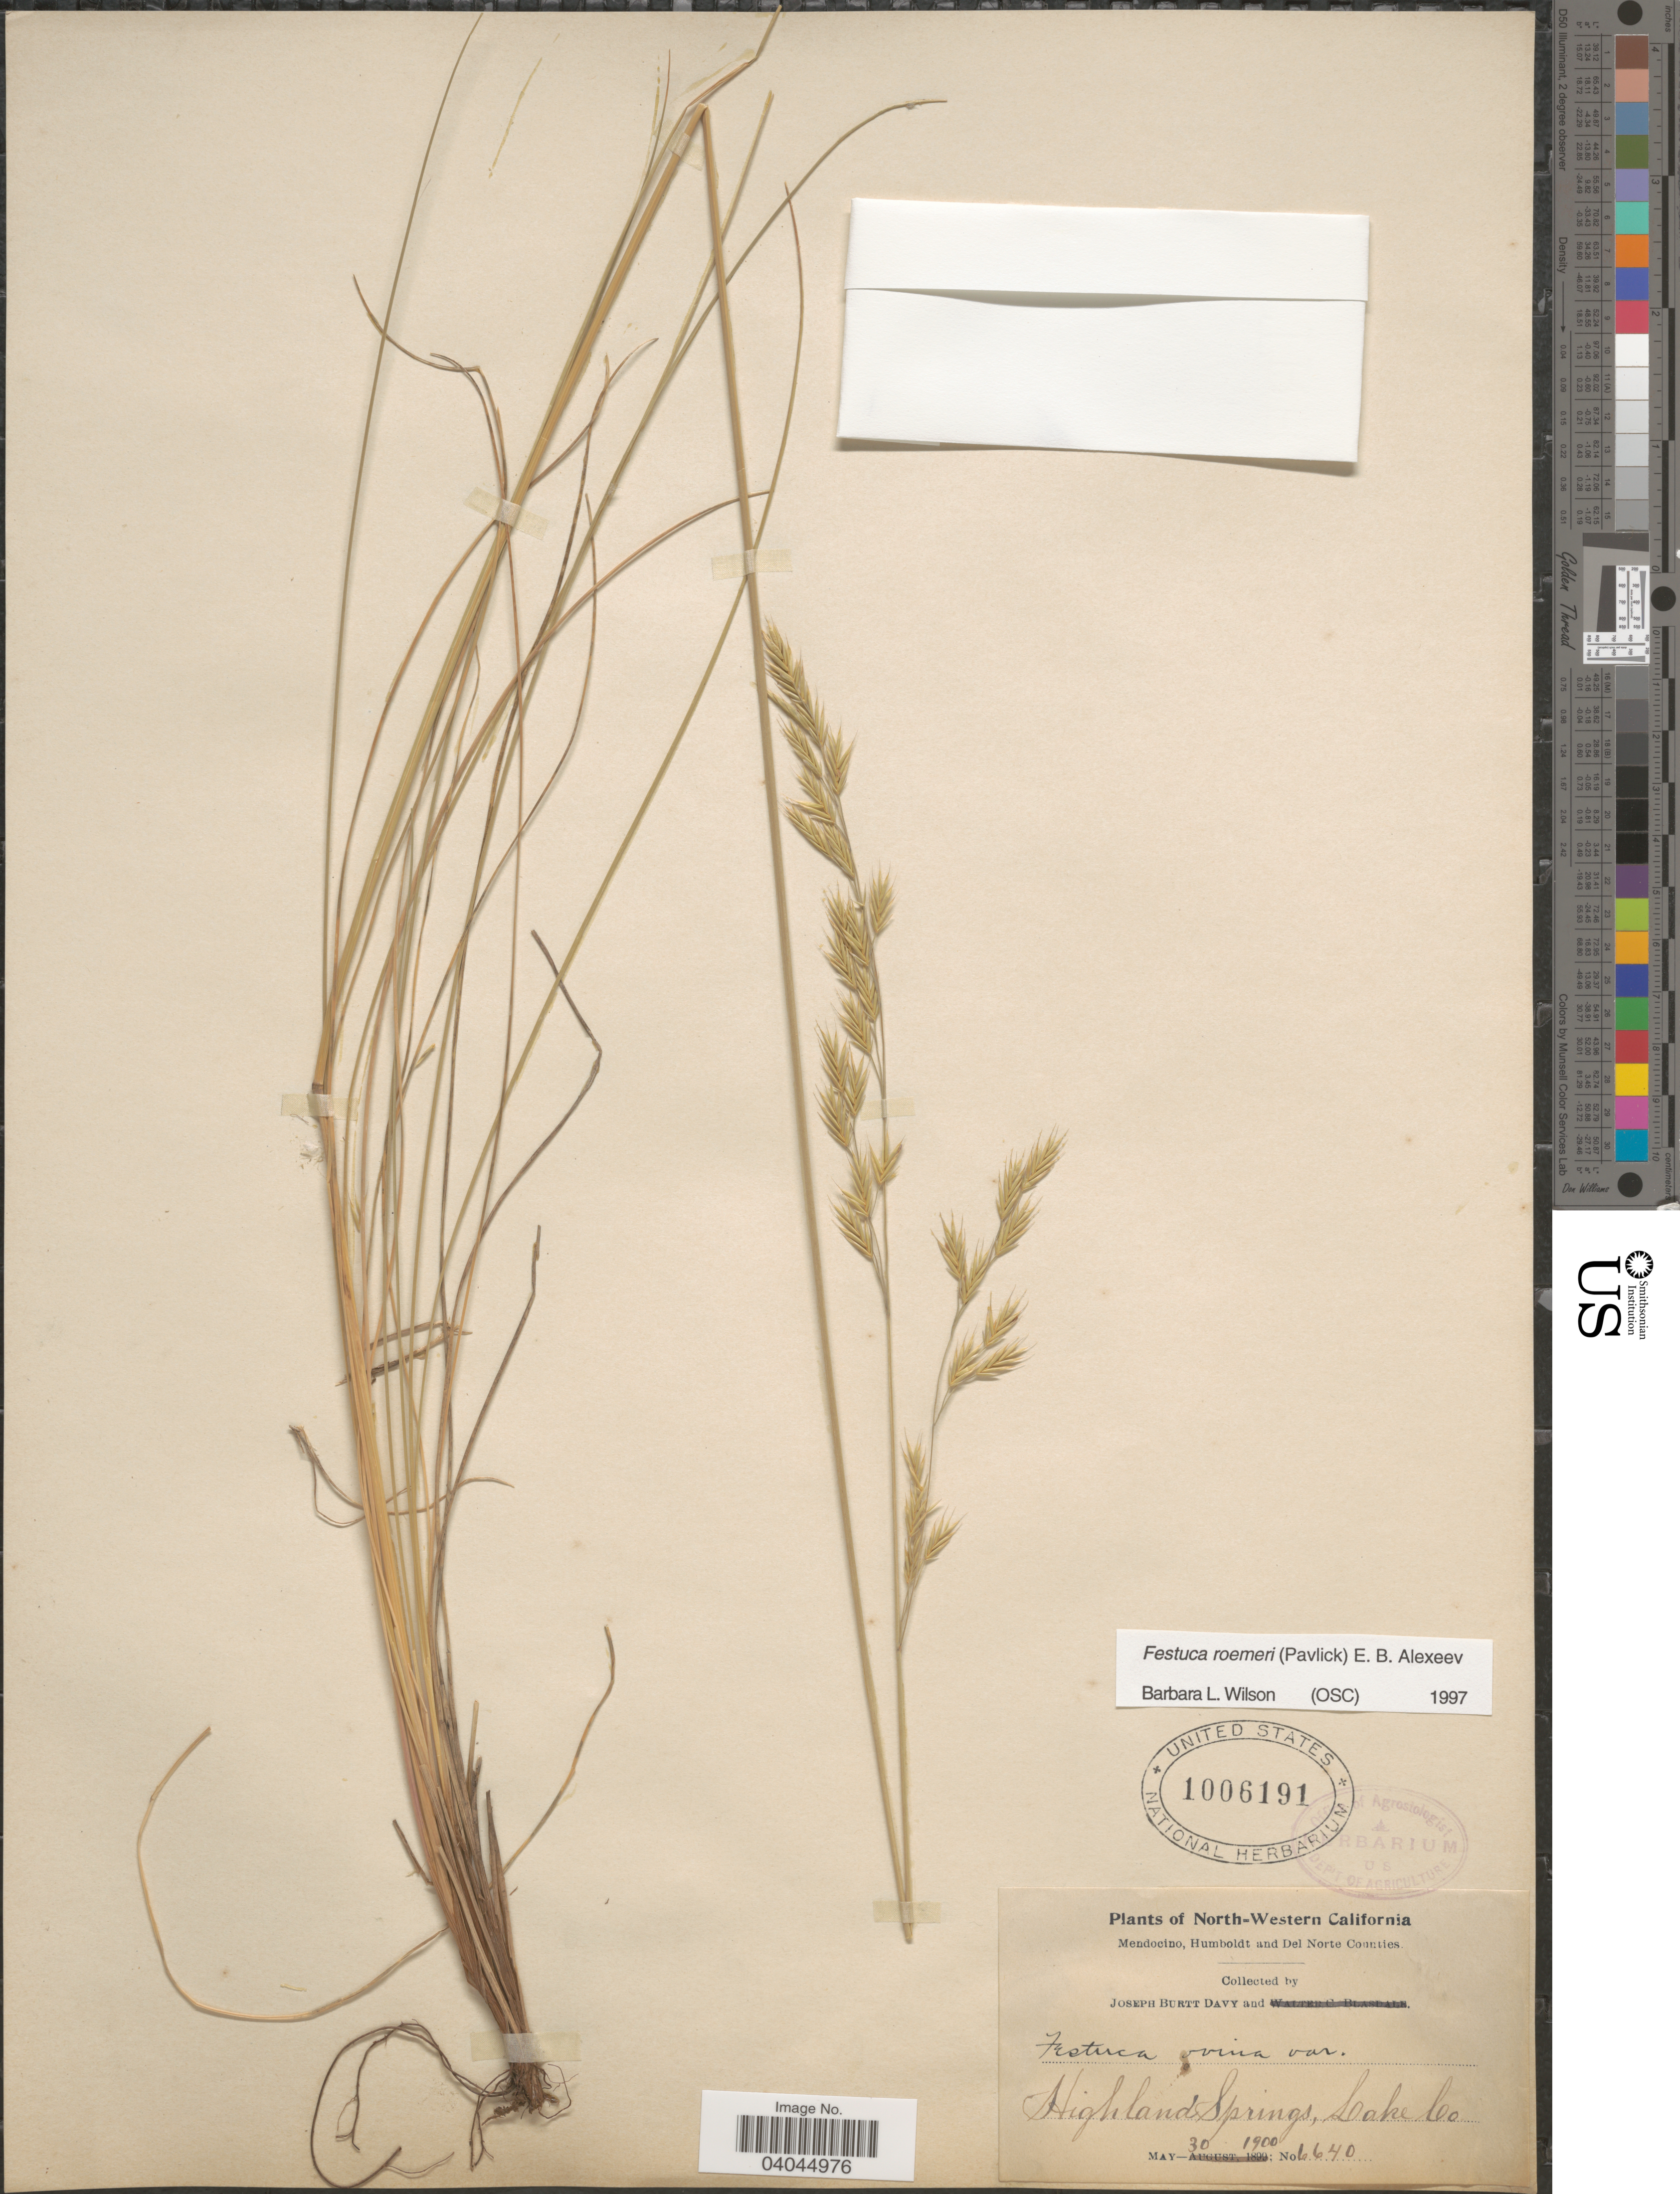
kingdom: Plantae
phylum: Tracheophyta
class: Liliopsida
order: Poales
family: Poaceae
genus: Festuca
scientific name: Festuca roemeri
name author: (Pavlick) E.B. Alexeev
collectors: J. Burtt Davy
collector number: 6640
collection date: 1900-05-30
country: United States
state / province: California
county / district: Mendocino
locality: North-Western California. Mendocino, Humboldt and Del Norte Counties. Highland Springs, Lake Co.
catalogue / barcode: US 1006191